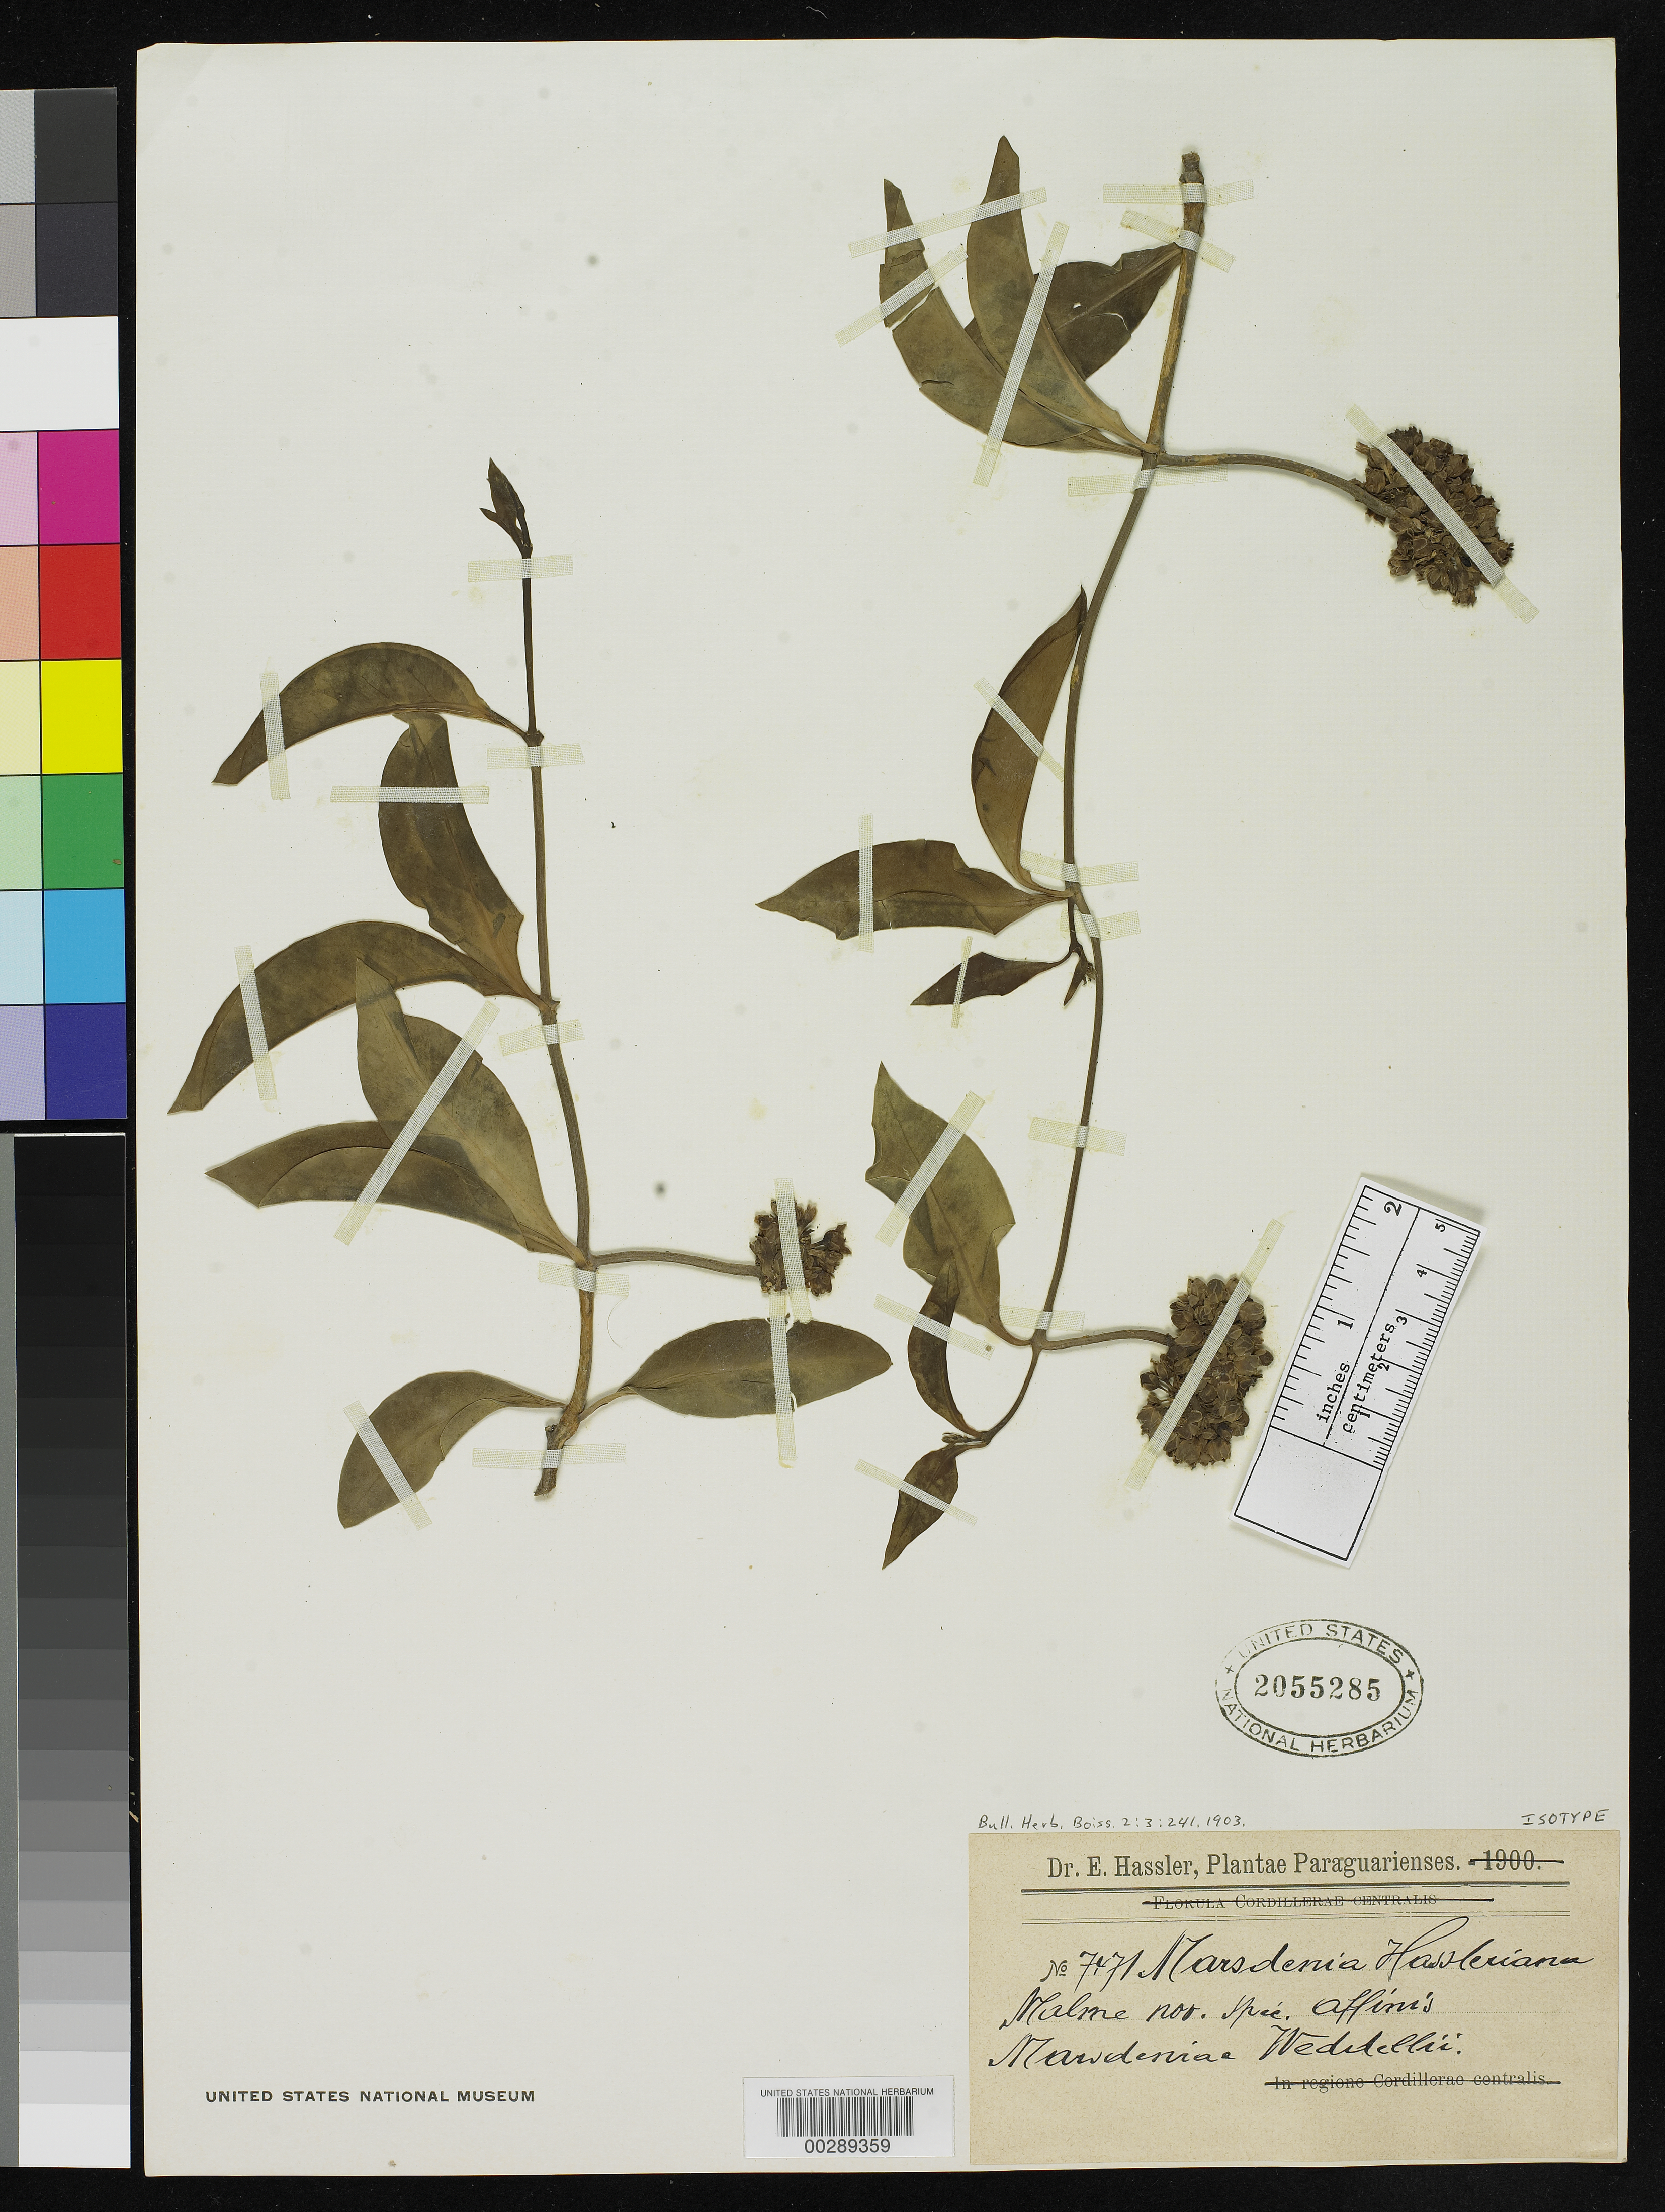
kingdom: Plantae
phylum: Tracheophyta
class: Magnoliopsida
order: Gentianales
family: Apocynaceae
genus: Marsdenia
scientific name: Marsdenia hassleriana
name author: Malme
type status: Isotype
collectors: E. Hassler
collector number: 7471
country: Paraguay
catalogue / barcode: US 2055285